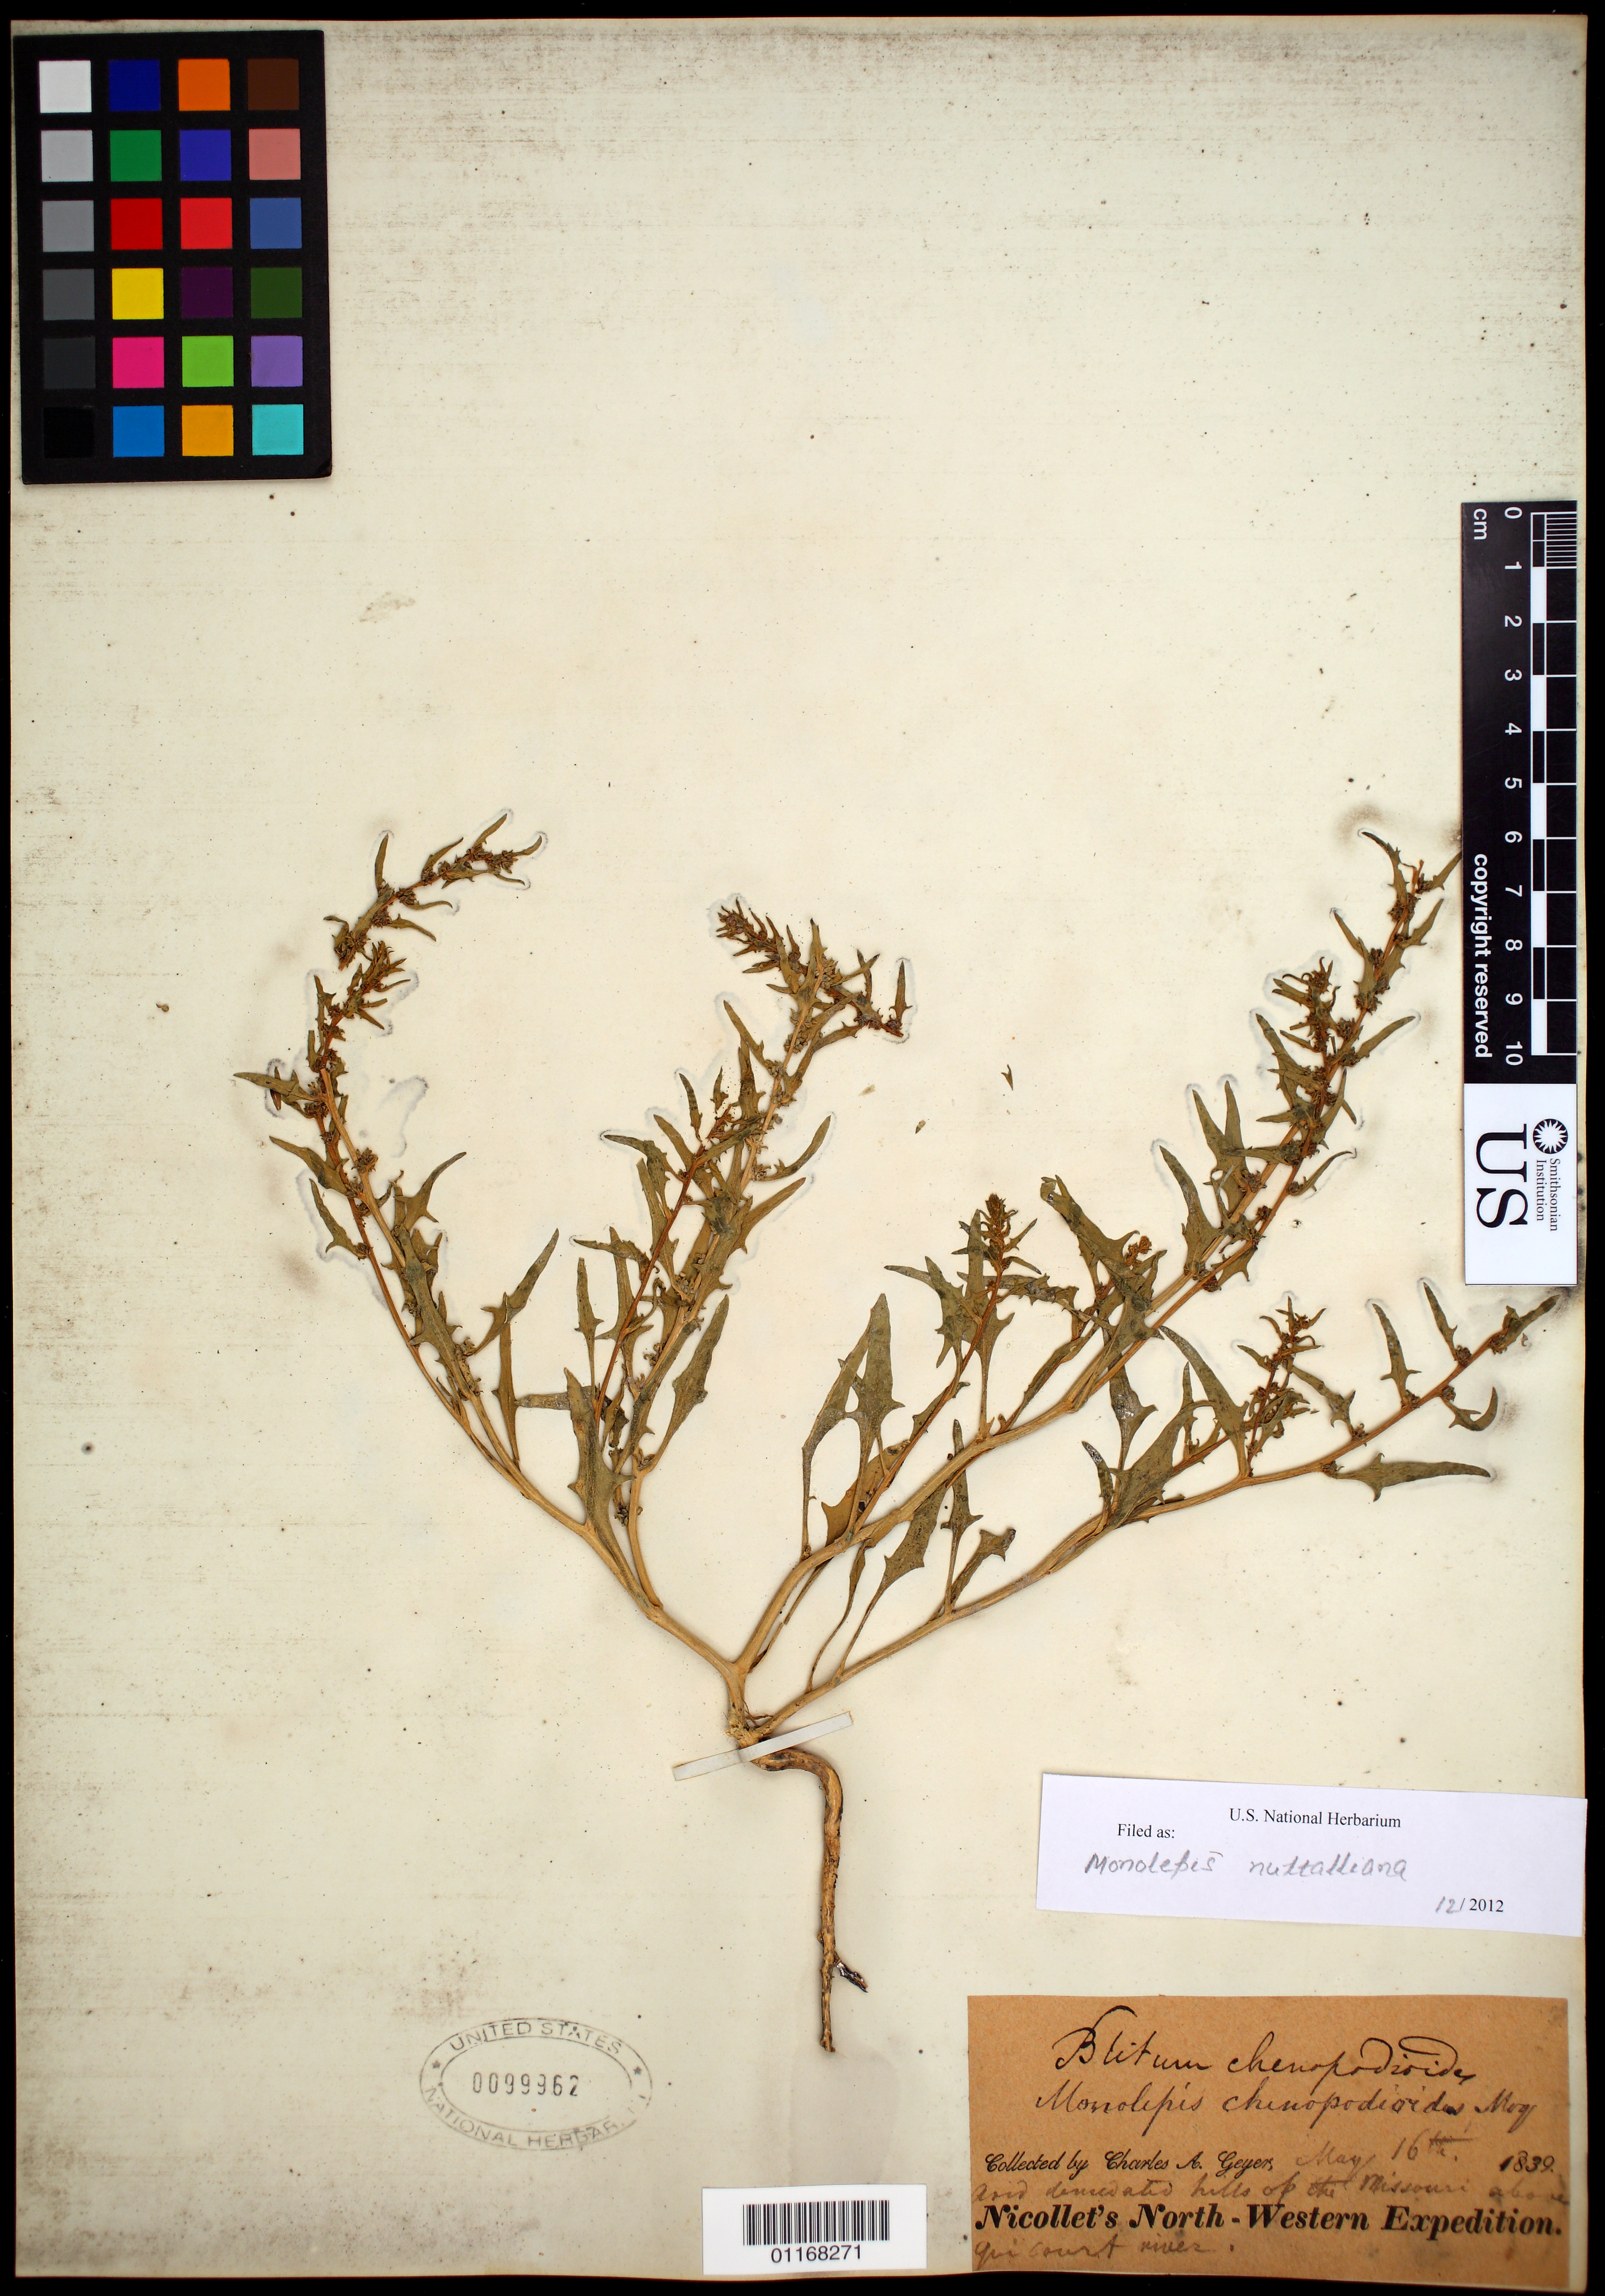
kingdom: Plantae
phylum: Tracheophyta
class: Magnoliopsida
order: Caryophyllales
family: Amaranthaceae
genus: Blitum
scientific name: Blitum nuttallianum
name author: Schult.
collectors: C. A. Geyer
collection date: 1839-05-16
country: United States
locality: Hills of the Missouri above.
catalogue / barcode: US 99962